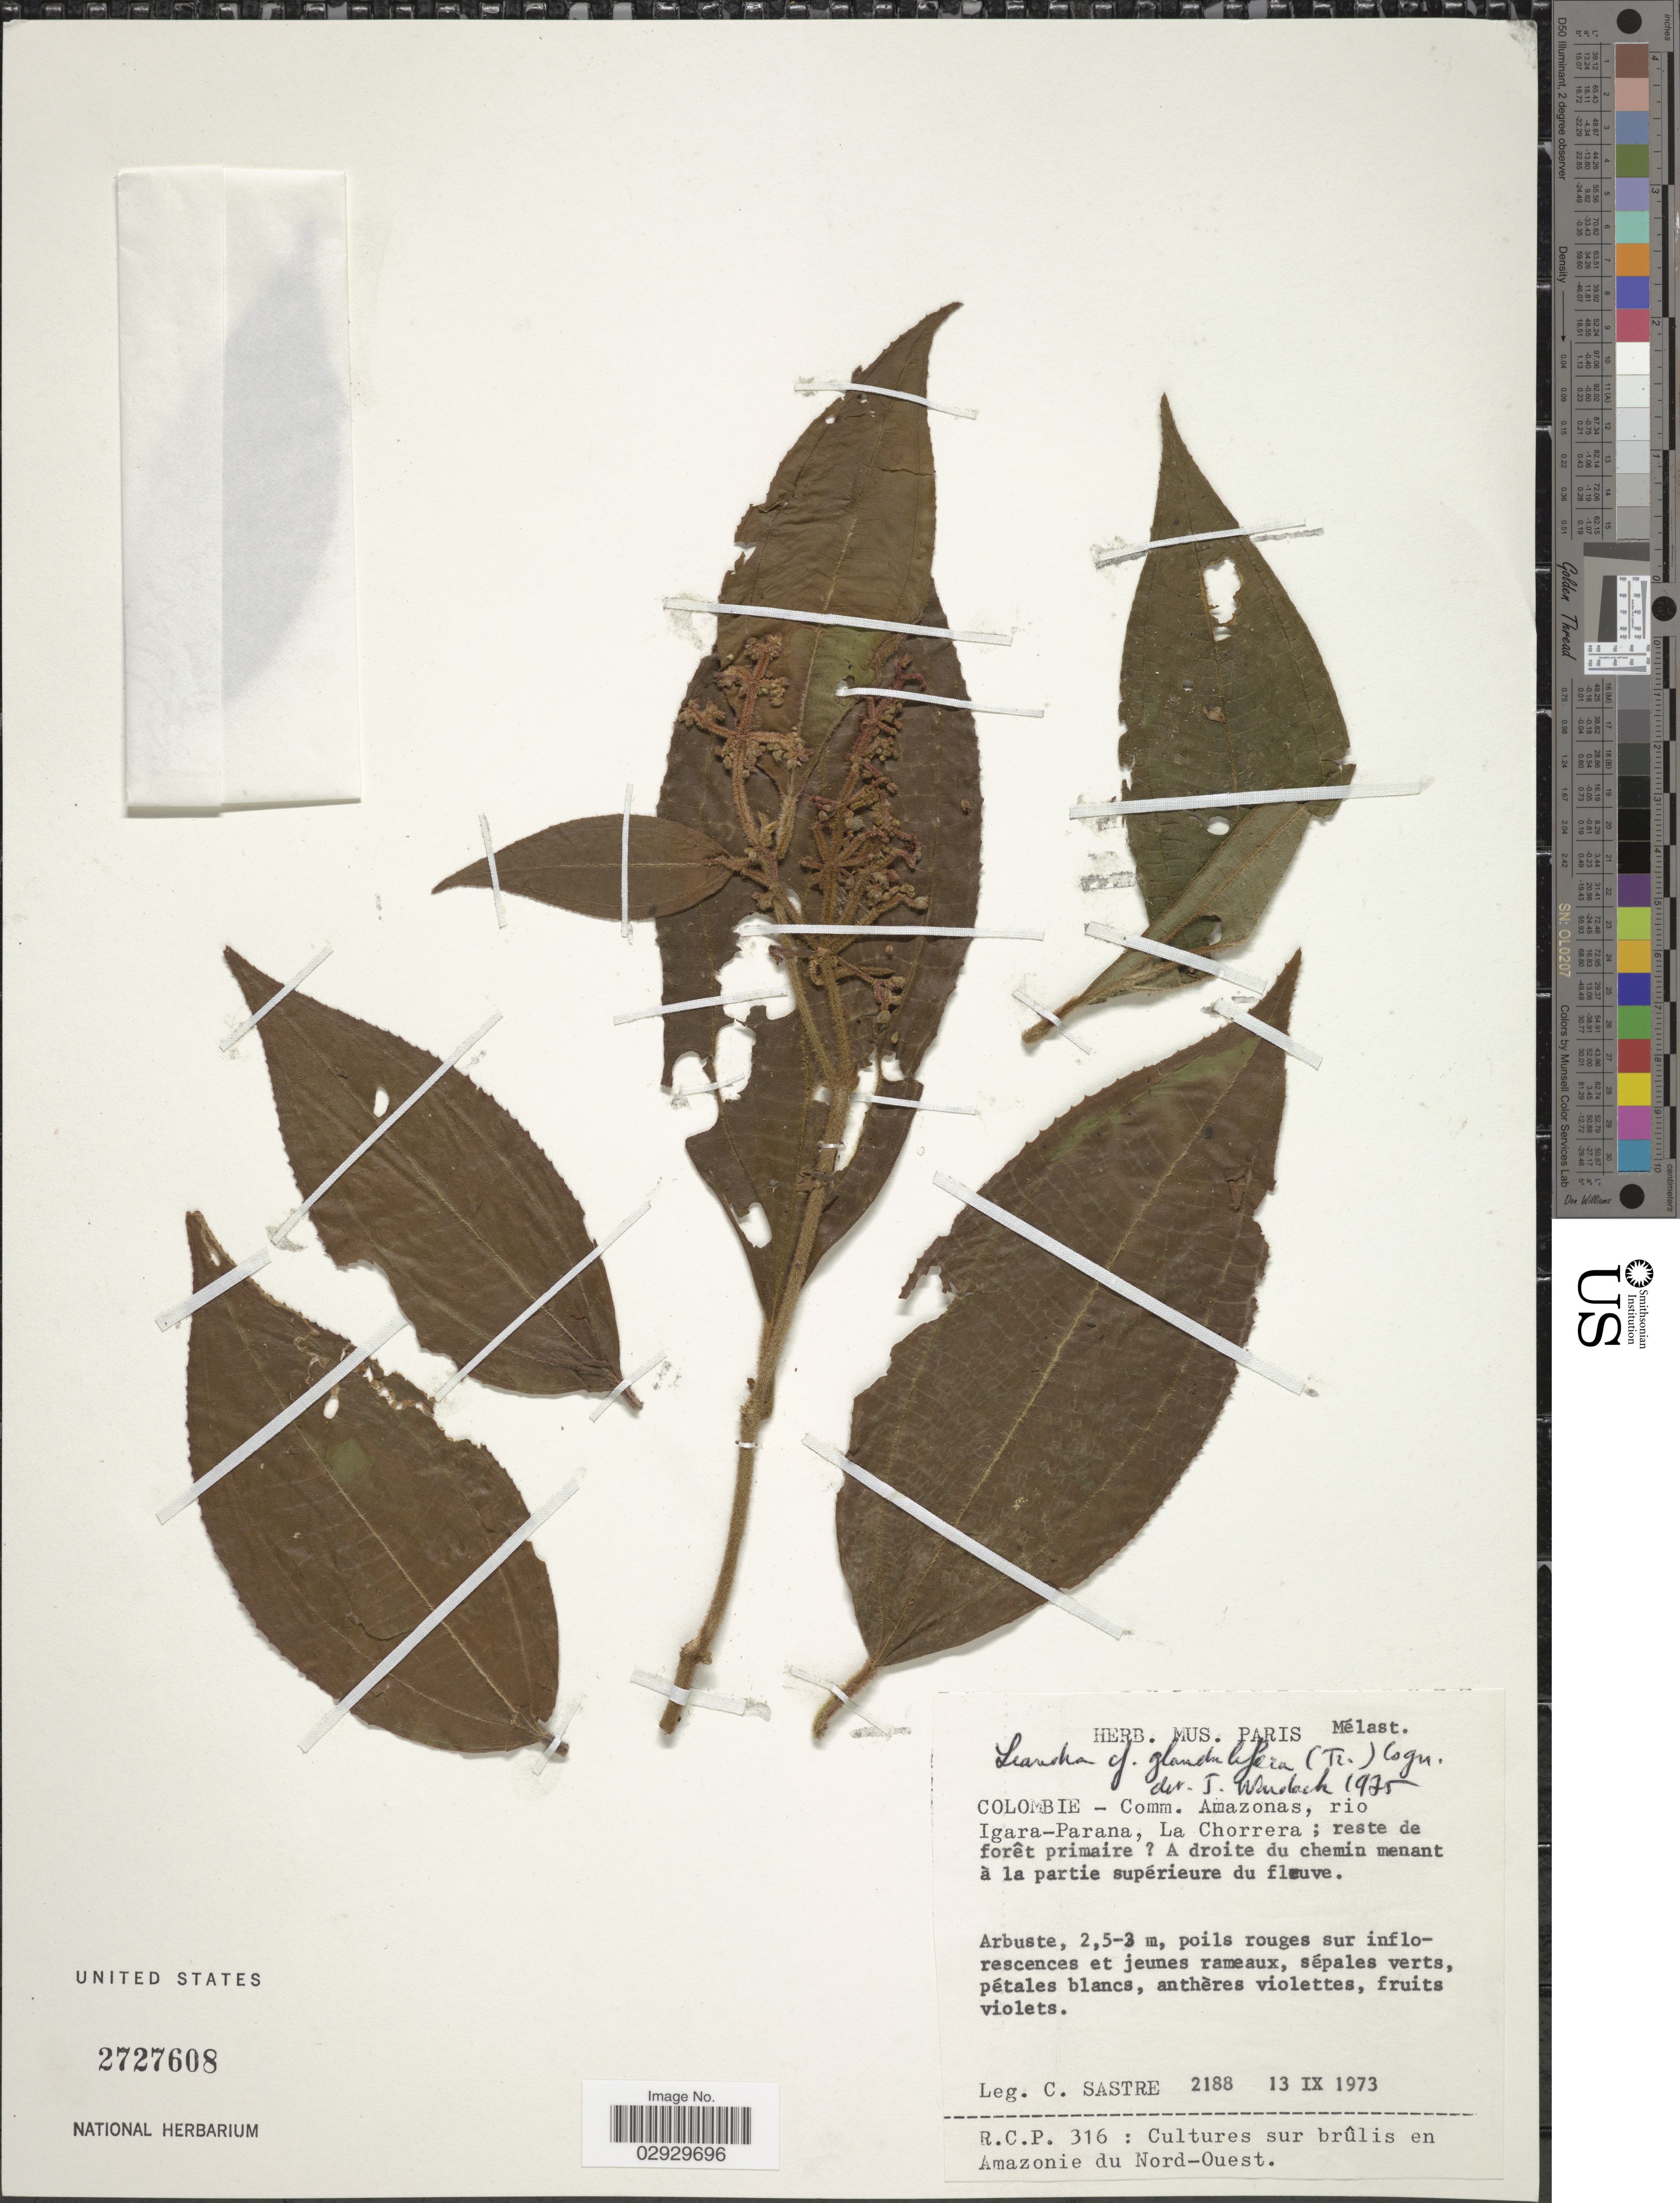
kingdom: Plantae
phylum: Tracheophyta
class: Magnoliopsida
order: Myrtales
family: Melastomataceae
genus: Leandra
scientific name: Leandra glandulifera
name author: (Triana) Cogn.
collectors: C. Sastre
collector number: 2188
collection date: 1973-09-13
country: Colombia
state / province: Amazônas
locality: Comm. Amazonas, rio Igara - Parana, La Chorrera.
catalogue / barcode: US 2727608